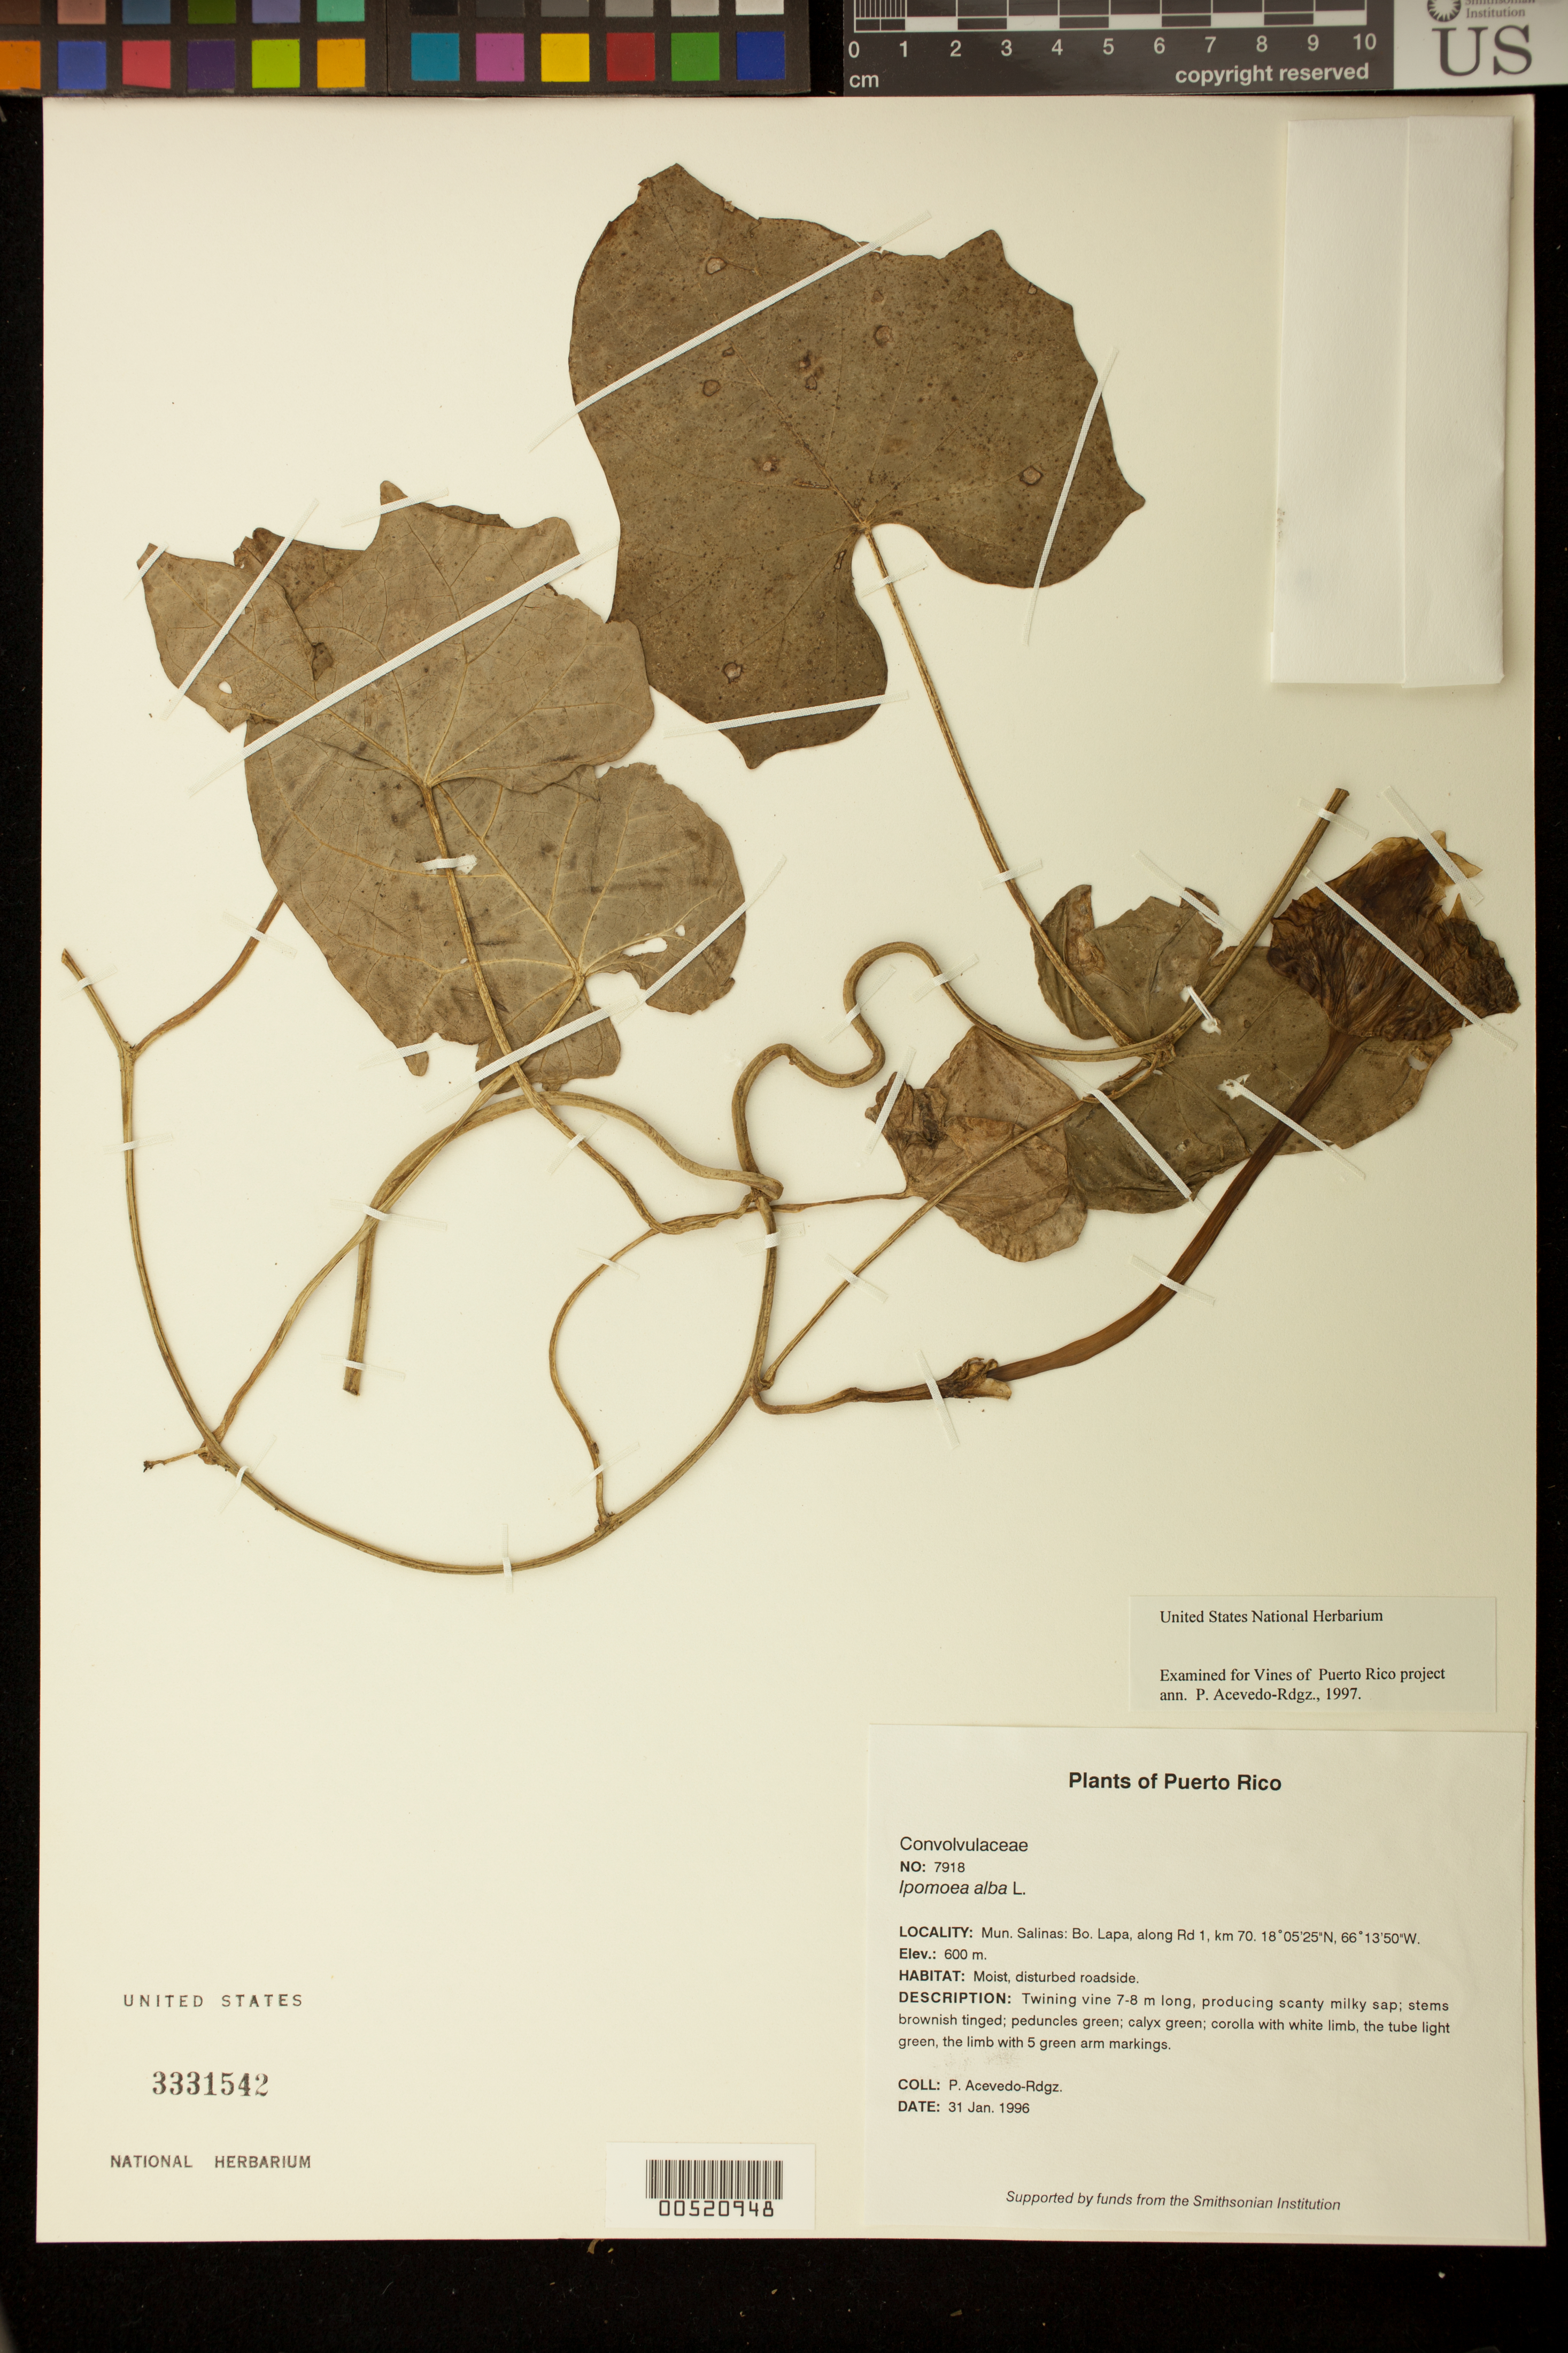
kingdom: Plantae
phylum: Tracheophyta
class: Magnoliopsida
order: Solanales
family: Convolvulaceae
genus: Ipomoea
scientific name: Ipomoea alba L.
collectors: P. Acevedo-Rodr.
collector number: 7918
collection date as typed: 31 Jan 1996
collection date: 1996-01-31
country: Puerto Rico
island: Puerto Rico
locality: Mun. Salinas: Bo. Lapa, along Rd. 1, km 70.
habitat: Moist, disturbed roadside.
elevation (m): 600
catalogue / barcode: US 3331542